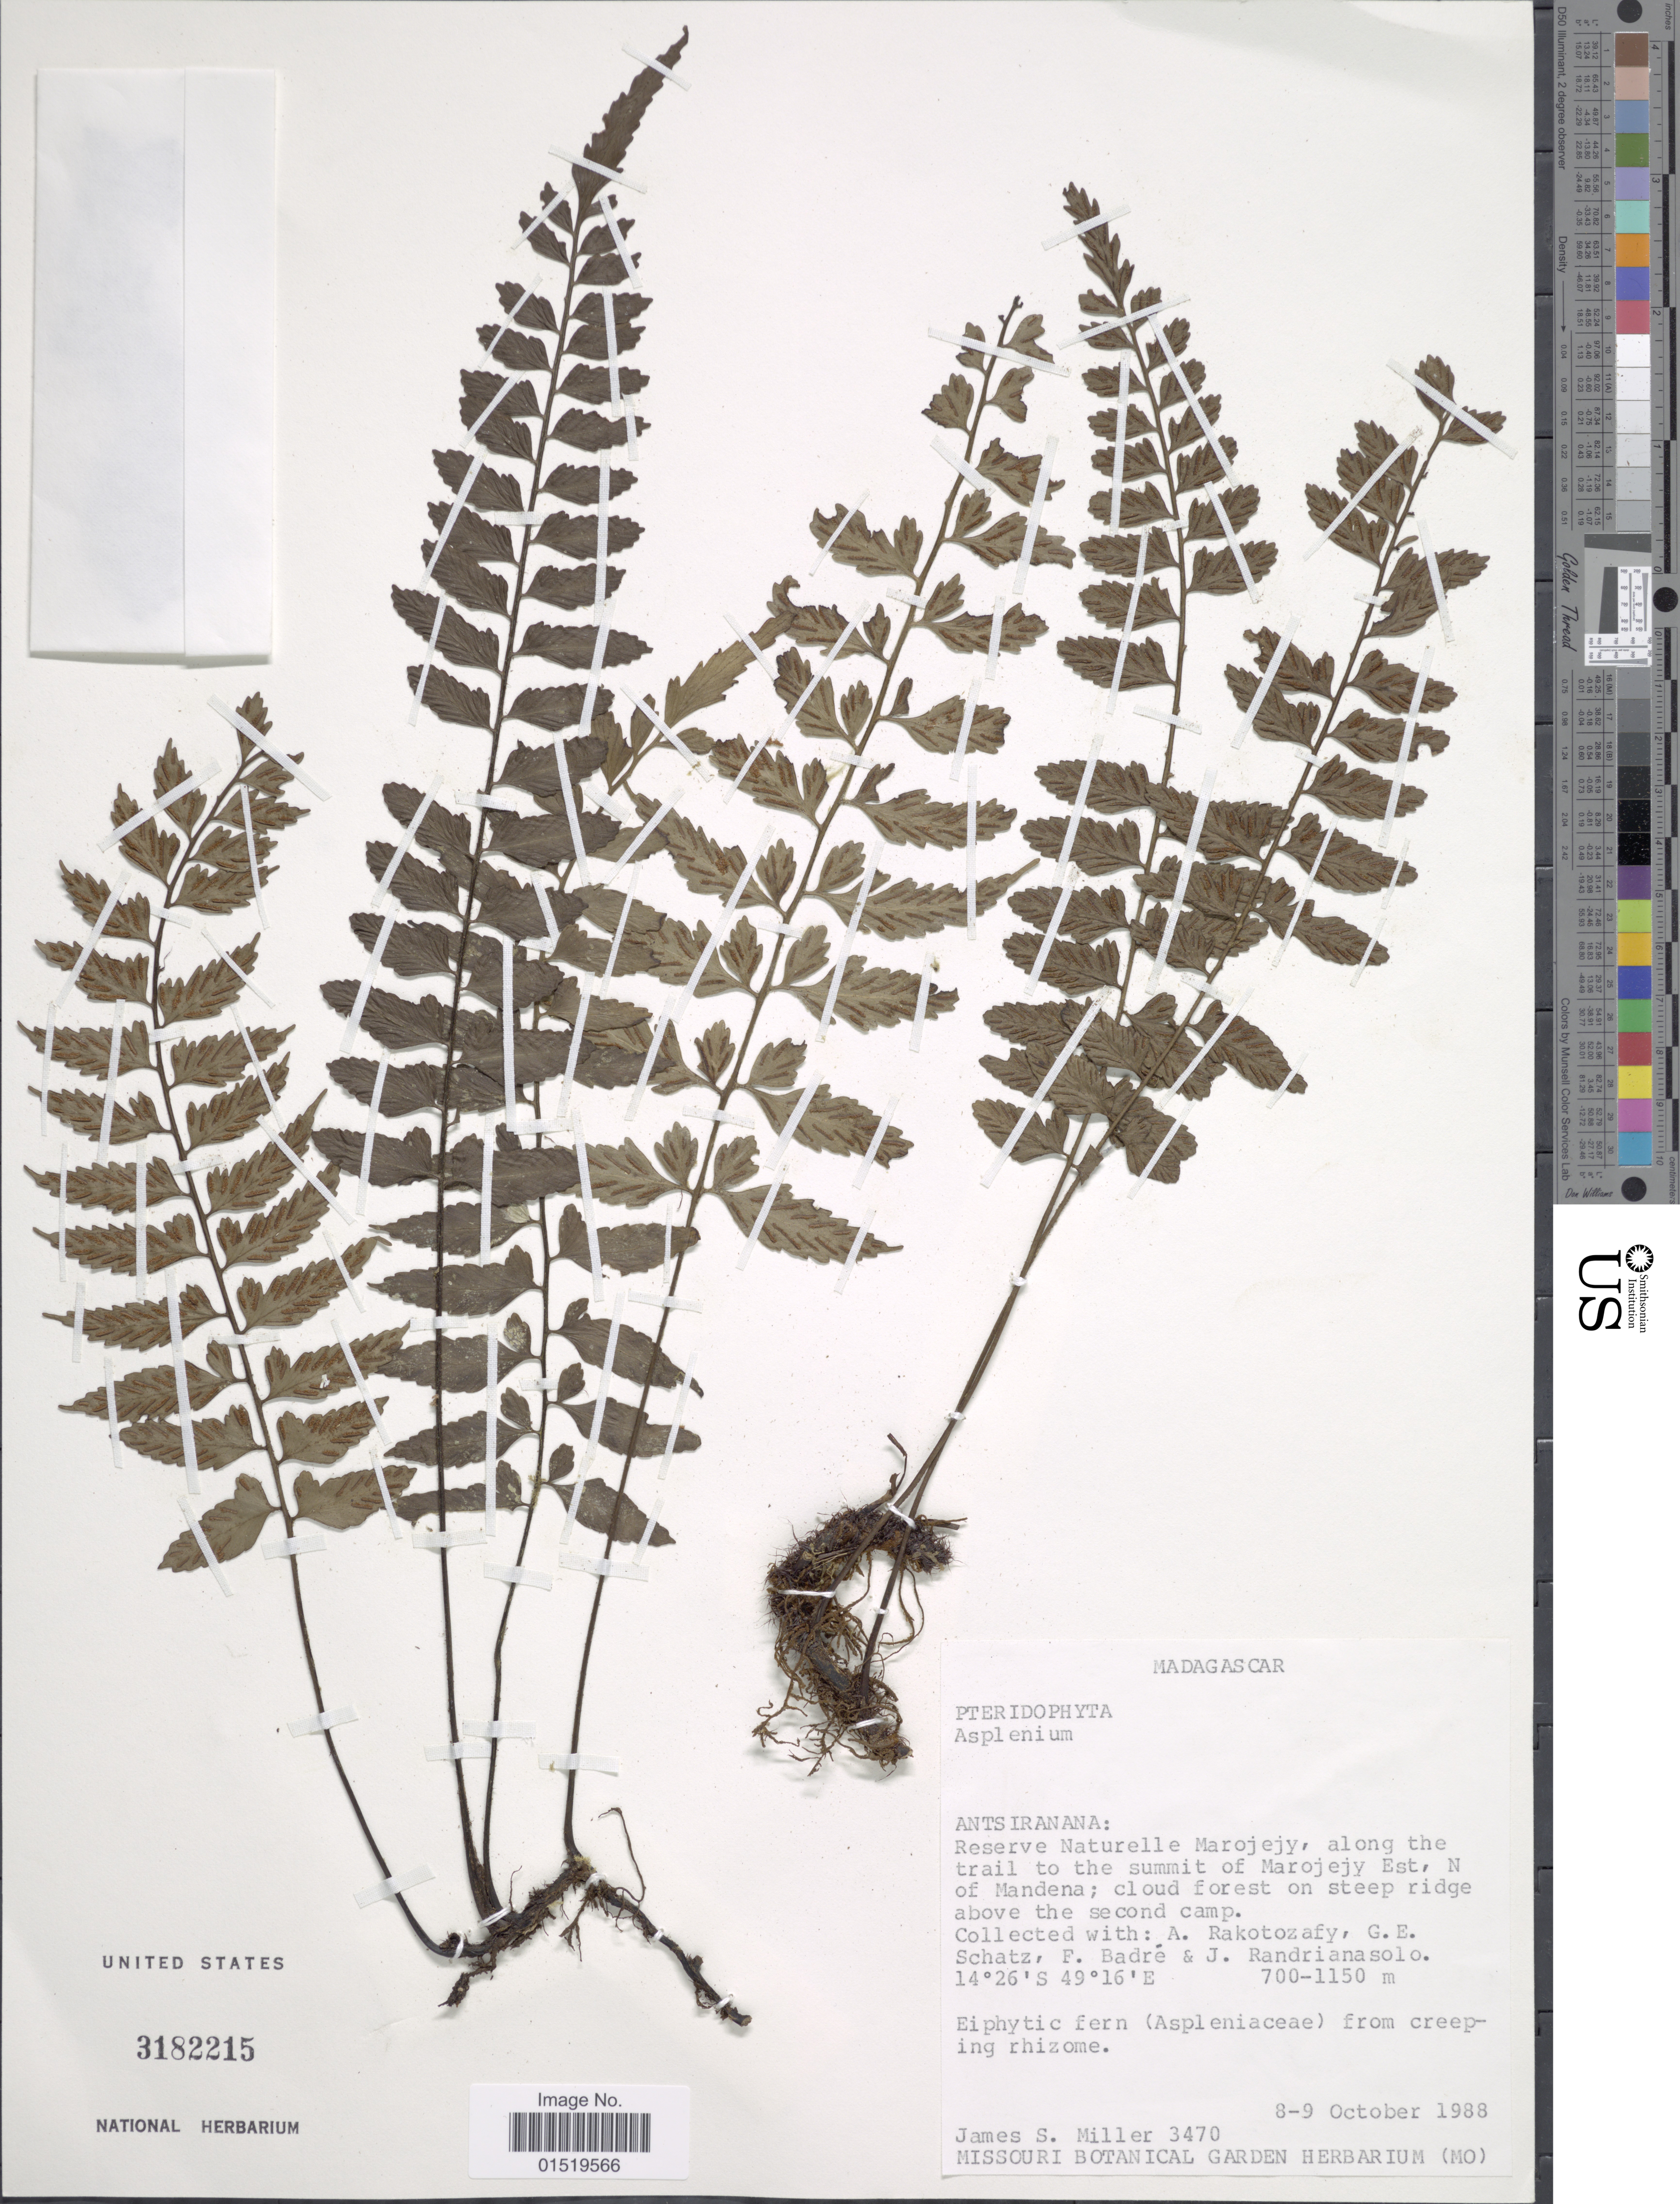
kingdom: Plantae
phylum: Tracheophyta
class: Polypodiopsida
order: Polypodiales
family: Aspleniaceae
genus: Asplenium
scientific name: Asplenium sp.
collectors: J. S. Miller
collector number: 3470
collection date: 1988-10-08/1988-10-09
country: Madagascar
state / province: Sava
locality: Reserve Naturelle Marojejy, along the trail to the summit of Marojejy Est, N of Mandena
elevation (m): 700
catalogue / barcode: US 3182215